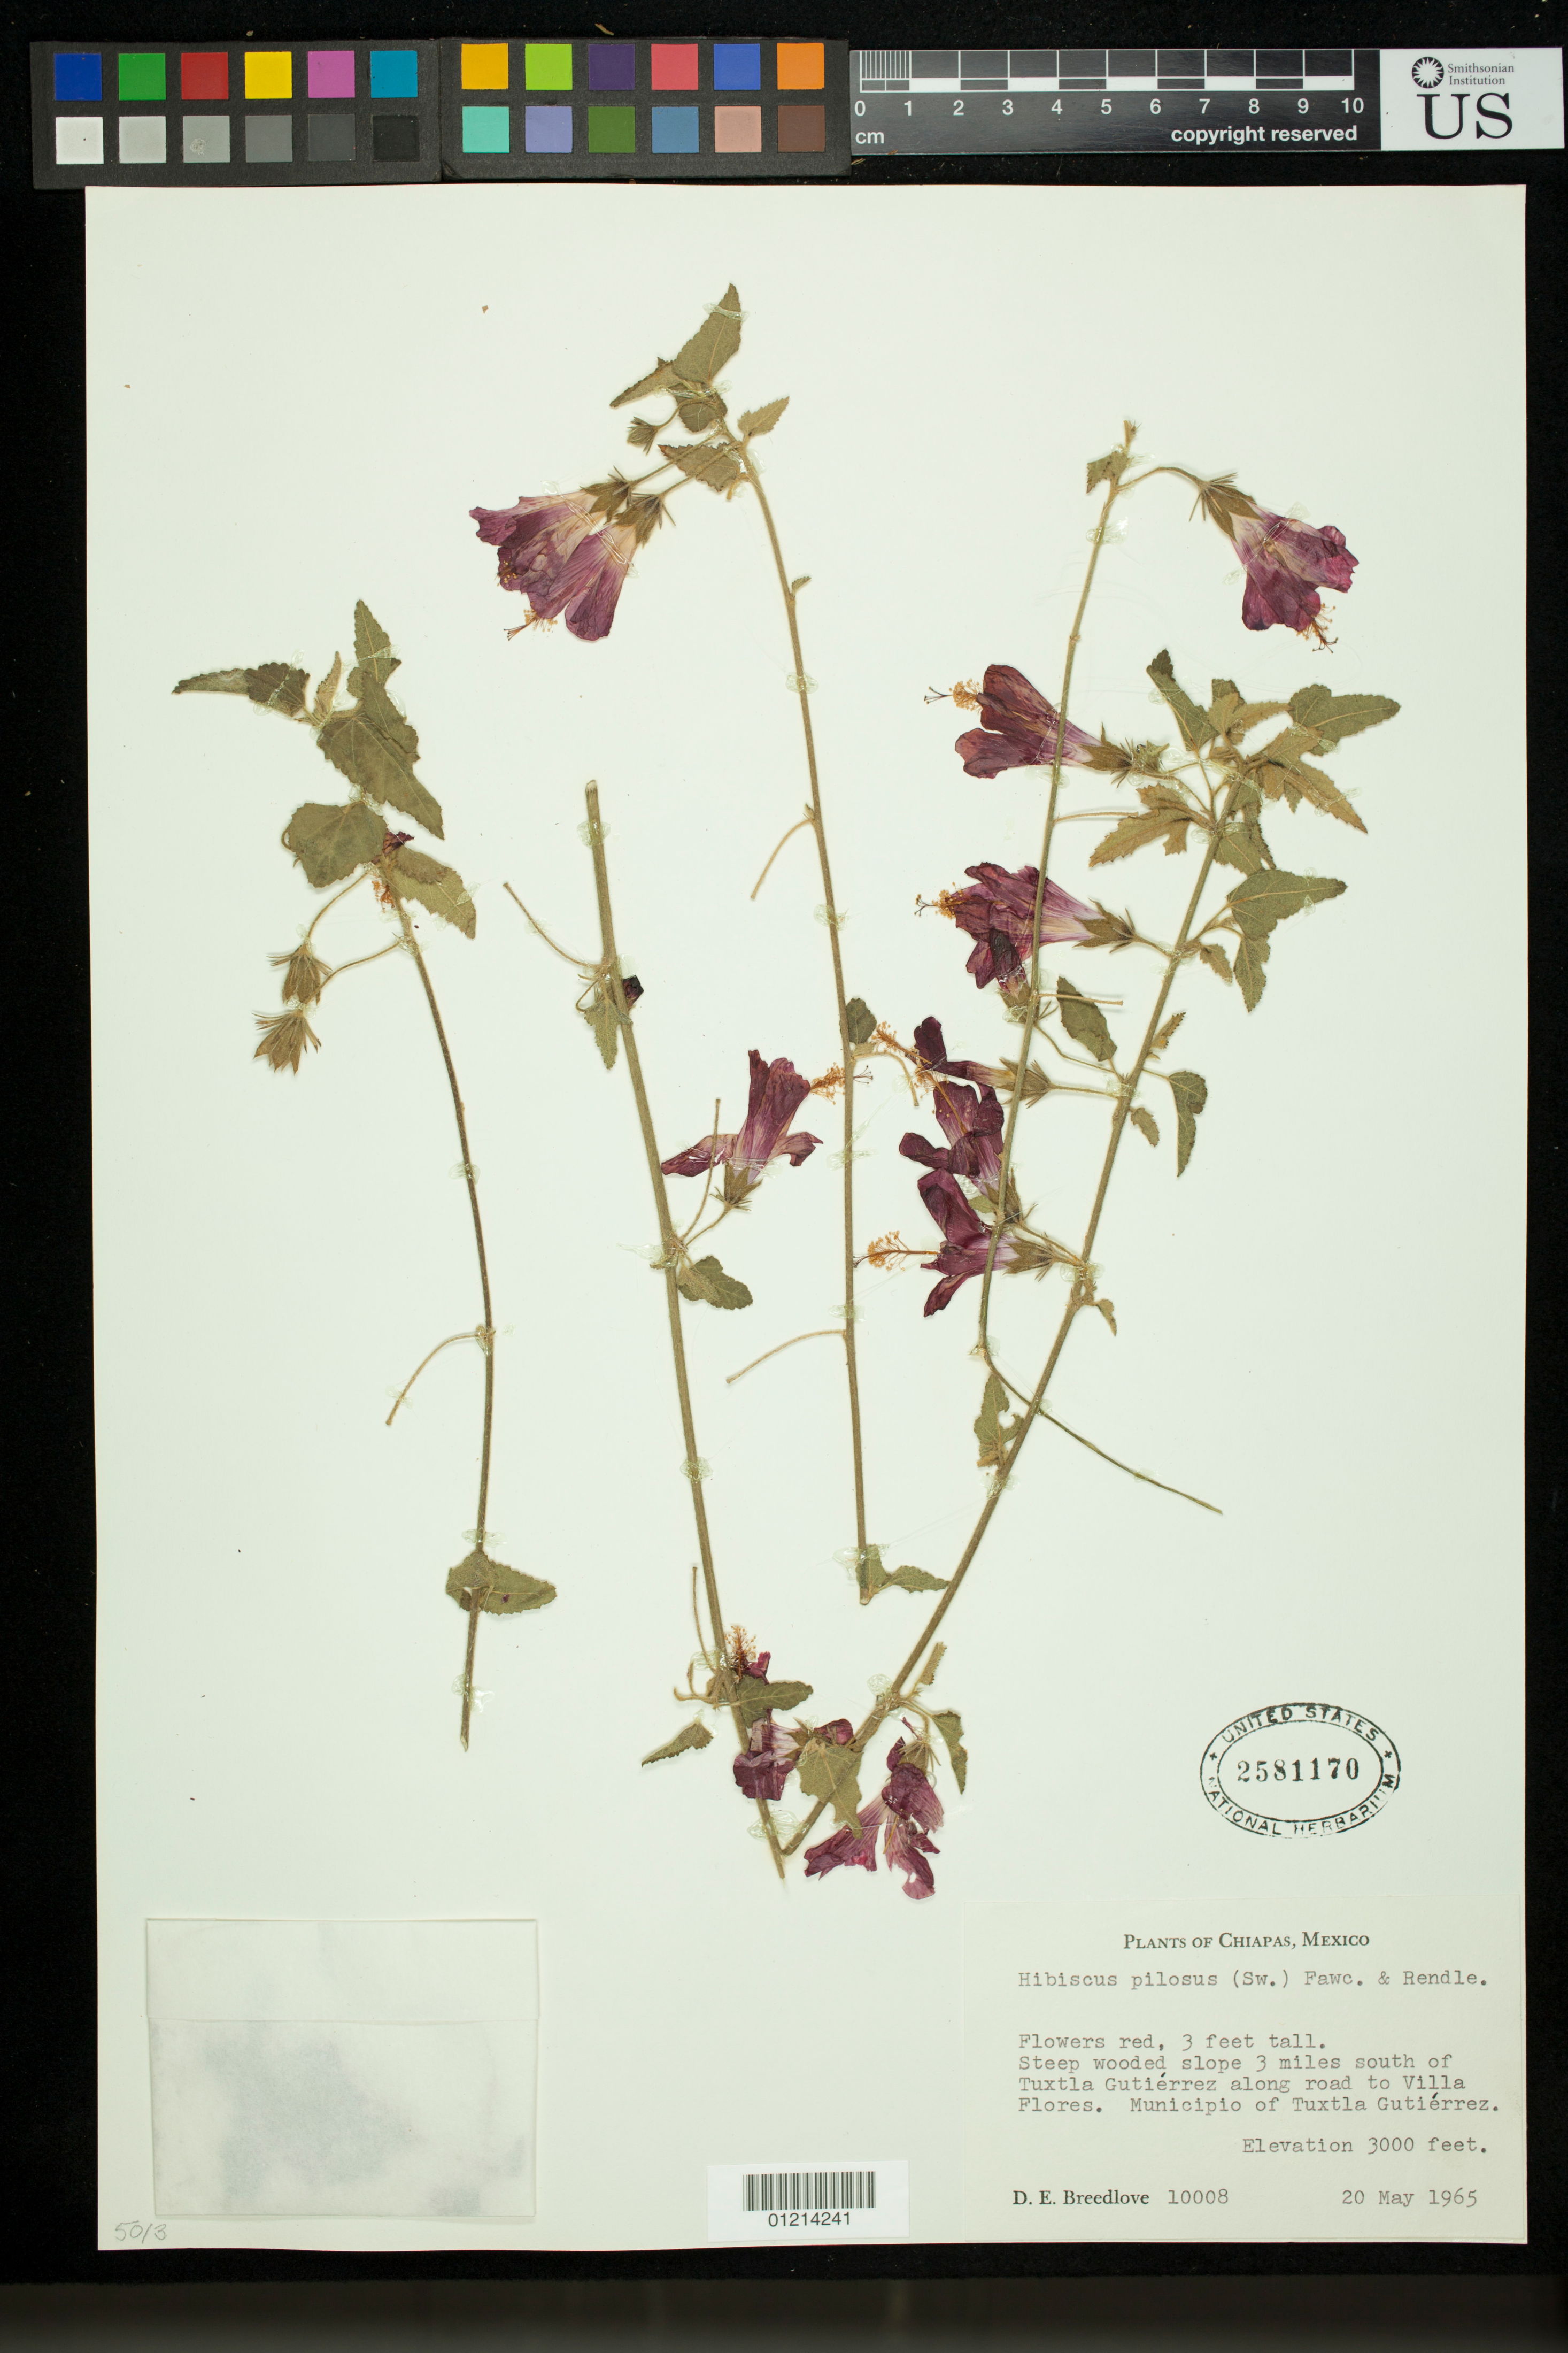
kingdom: Plantae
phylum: Tracheophyta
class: Magnoliopsida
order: Malvales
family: Malvaceae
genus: Hibiscus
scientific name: Hibiscus poeppigii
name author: (Spreng.) Garcke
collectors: D. E. Breedlove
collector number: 10008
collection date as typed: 5/20/1965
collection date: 1965-05-20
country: Mexico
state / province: Chiapas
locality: Steep wooded slope 3 miles south of Tuxtla Gutierrez along road to Villa Flores. Municipio of Tuxtla Gutierrez.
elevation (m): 914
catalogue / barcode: US 2581170